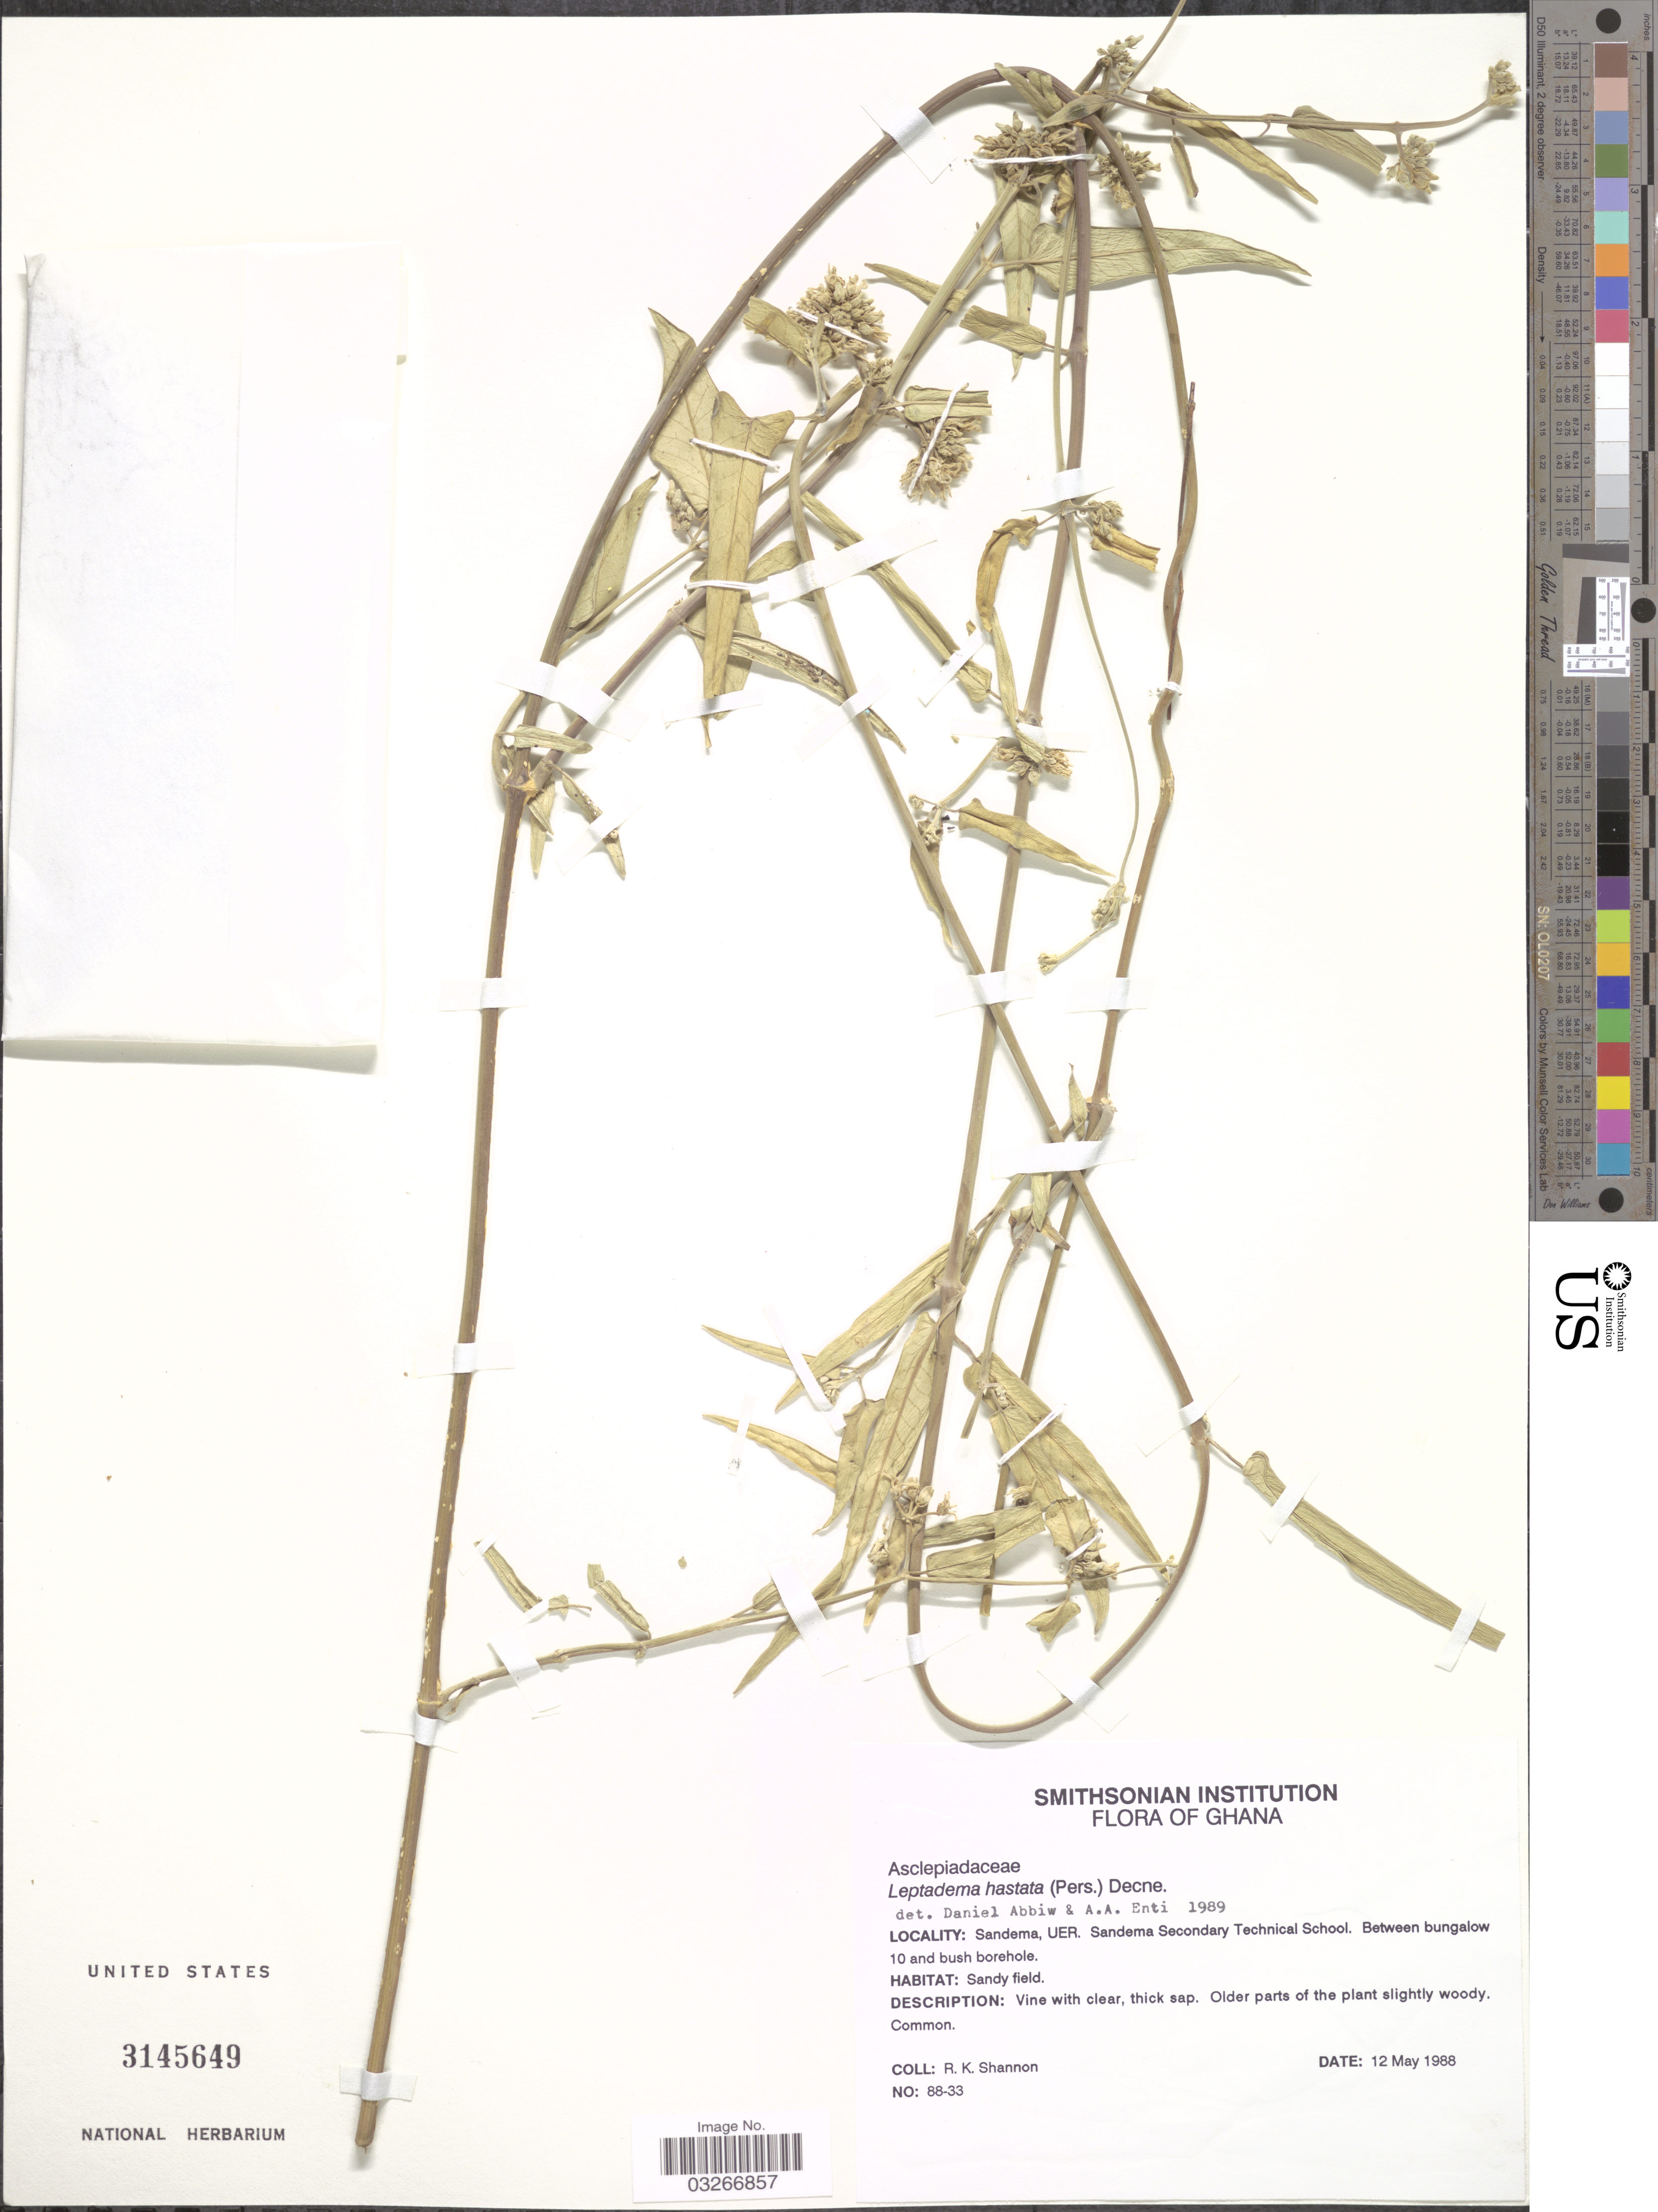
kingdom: Plantae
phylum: Tracheophyta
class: Magnoliopsida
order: Gentianales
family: Apocynaceae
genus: Leptadenia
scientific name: Leptadenia hastata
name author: (Pers.) Decne.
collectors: R. Shannon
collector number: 88-33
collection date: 1988-05-12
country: Ghana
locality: Sandema, UER. Sandema Secondary Technical School. Between bungalow 10 and bush borehole.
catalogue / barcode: US 3145649